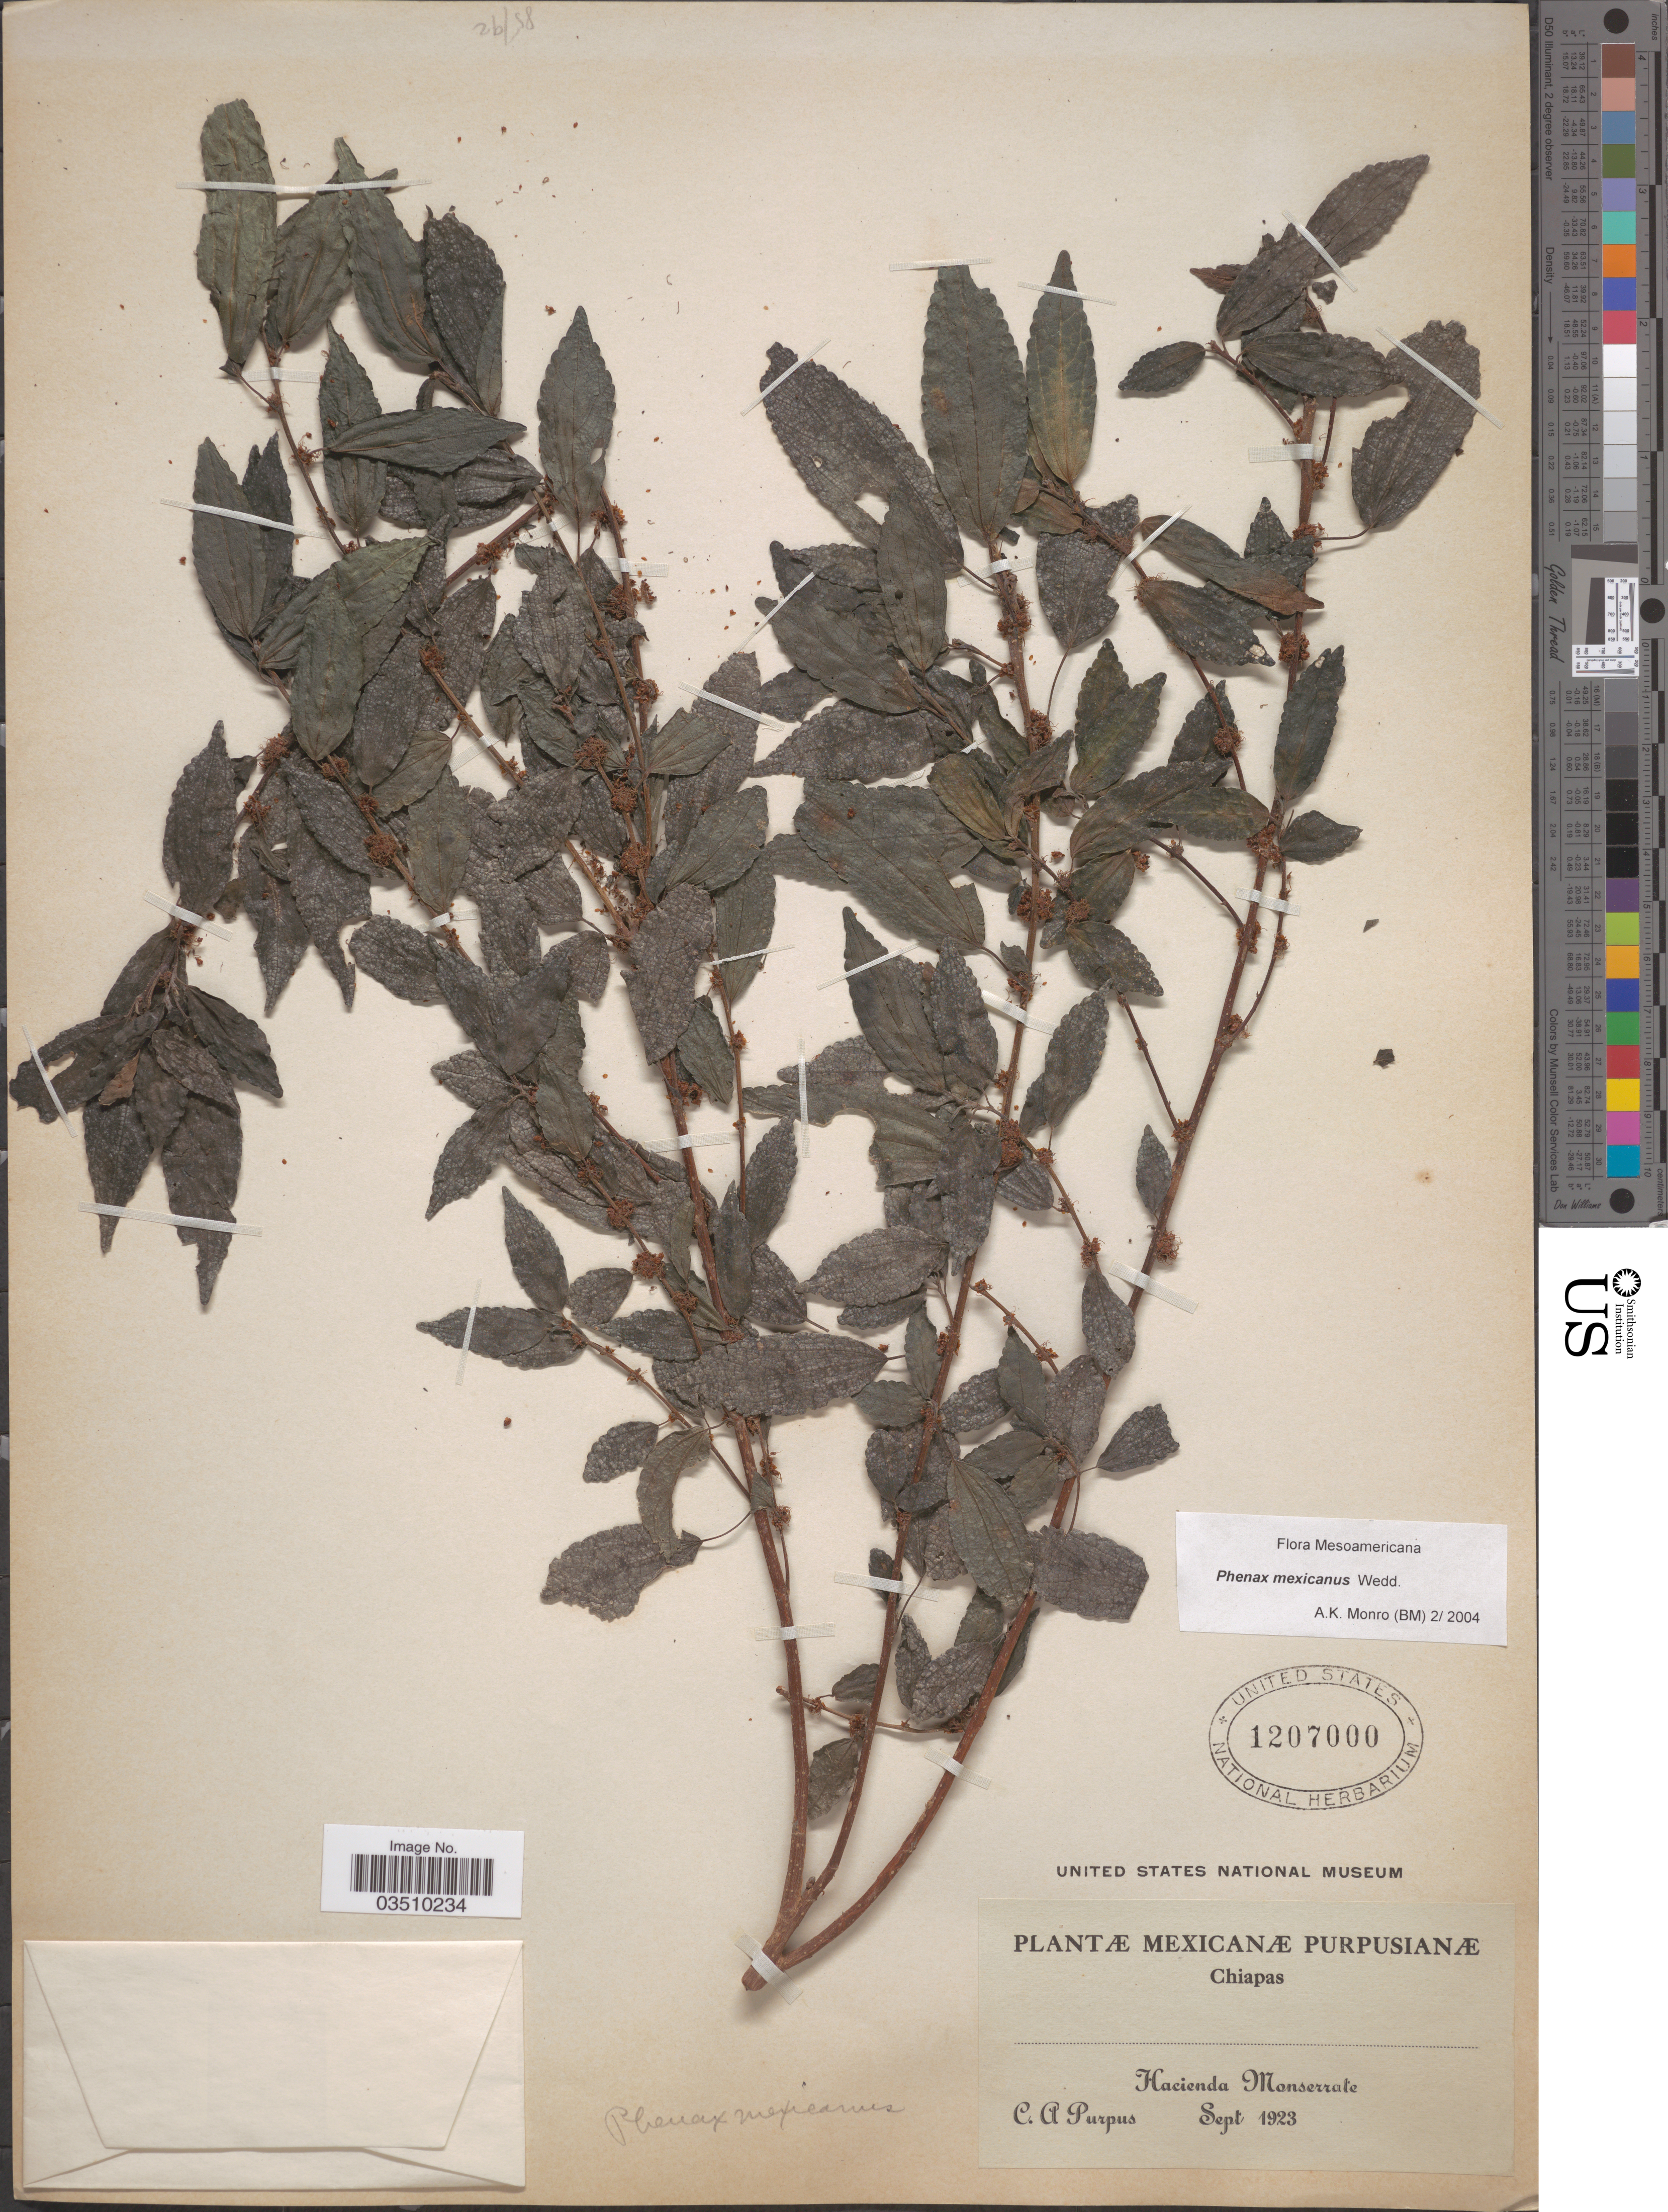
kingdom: Plantae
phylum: Tracheophyta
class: Magnoliopsida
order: Rosales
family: Urticaceae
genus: Phenax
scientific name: Phenax mexicanus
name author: Wedd.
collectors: C. A. Purpus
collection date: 1923-09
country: Mexico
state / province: Chiapas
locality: Hacienda Monserrate.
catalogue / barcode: US 1207000